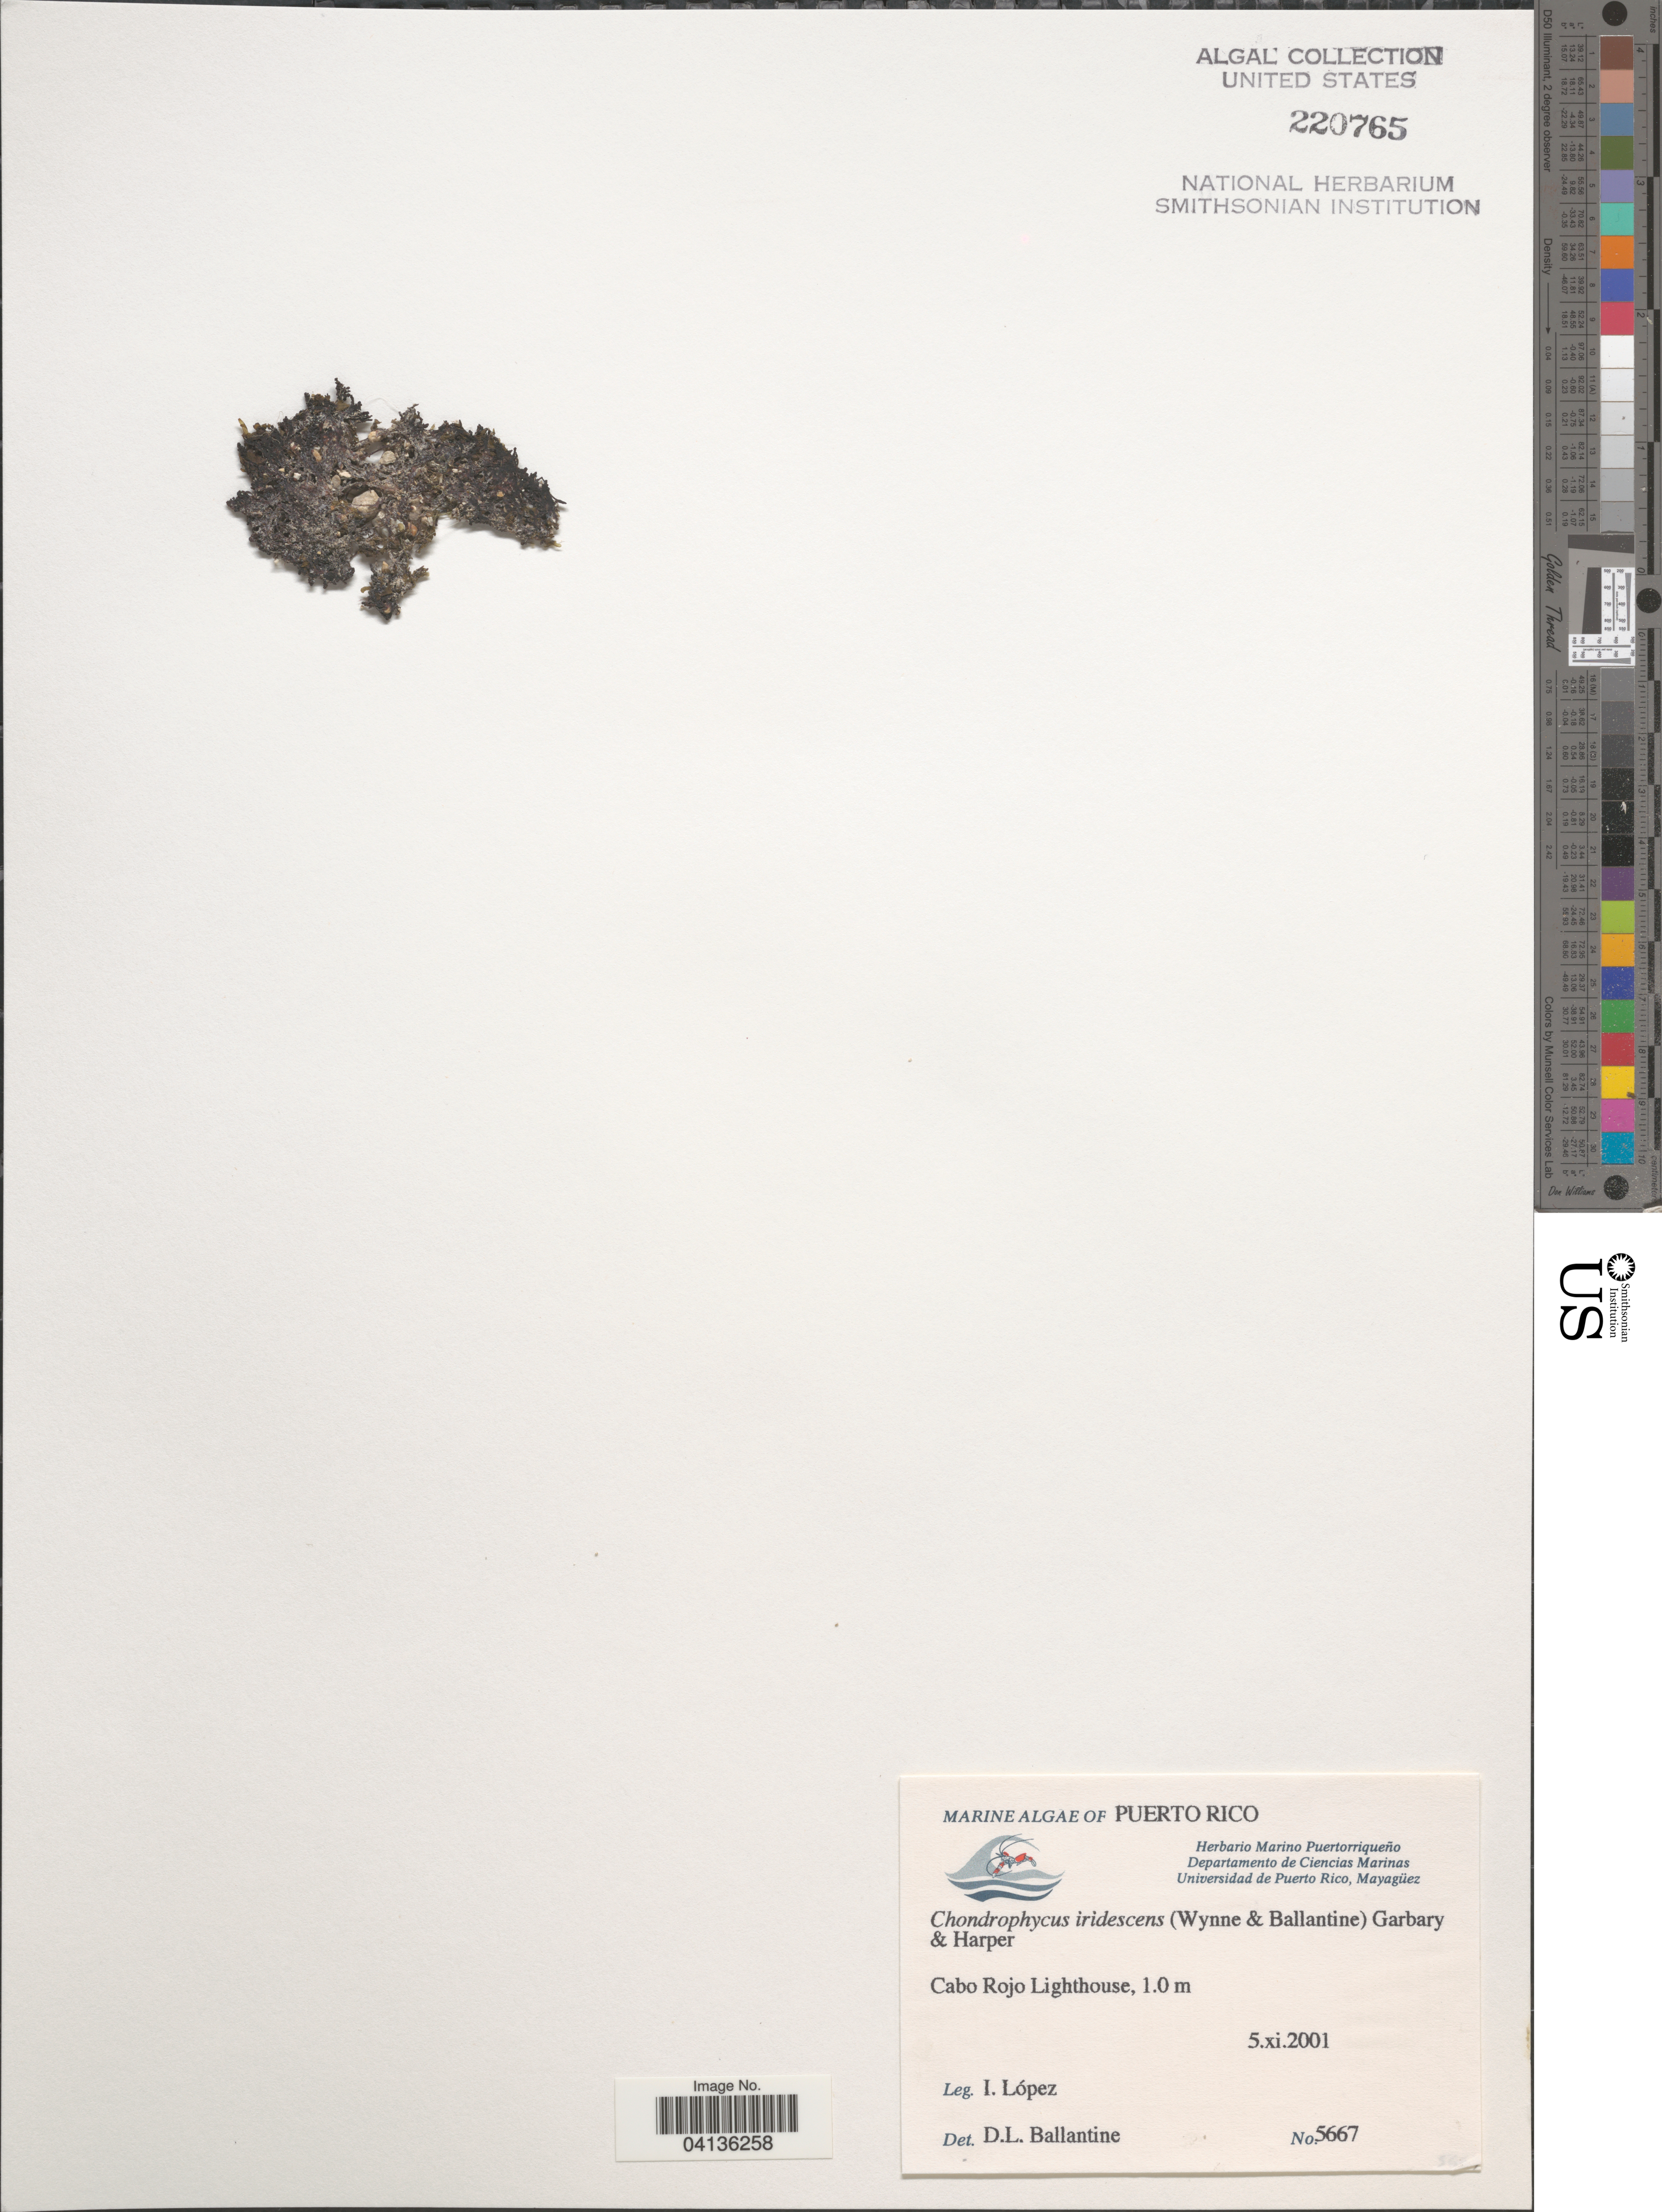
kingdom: Plantae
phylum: Rhodophyta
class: Florideophyceae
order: Ceramiales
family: Rhodomelaceae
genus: Yuzurua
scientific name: Yuzurua iridescens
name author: (M.J. Wynne & D.L.Ballantine) Sentíes & M.J. Wynne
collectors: I. Lopéz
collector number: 5667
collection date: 2001-06-05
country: Puerto Rico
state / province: Çabo Rojo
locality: Cabo Rojo Lighthouse.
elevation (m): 1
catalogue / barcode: US 220765